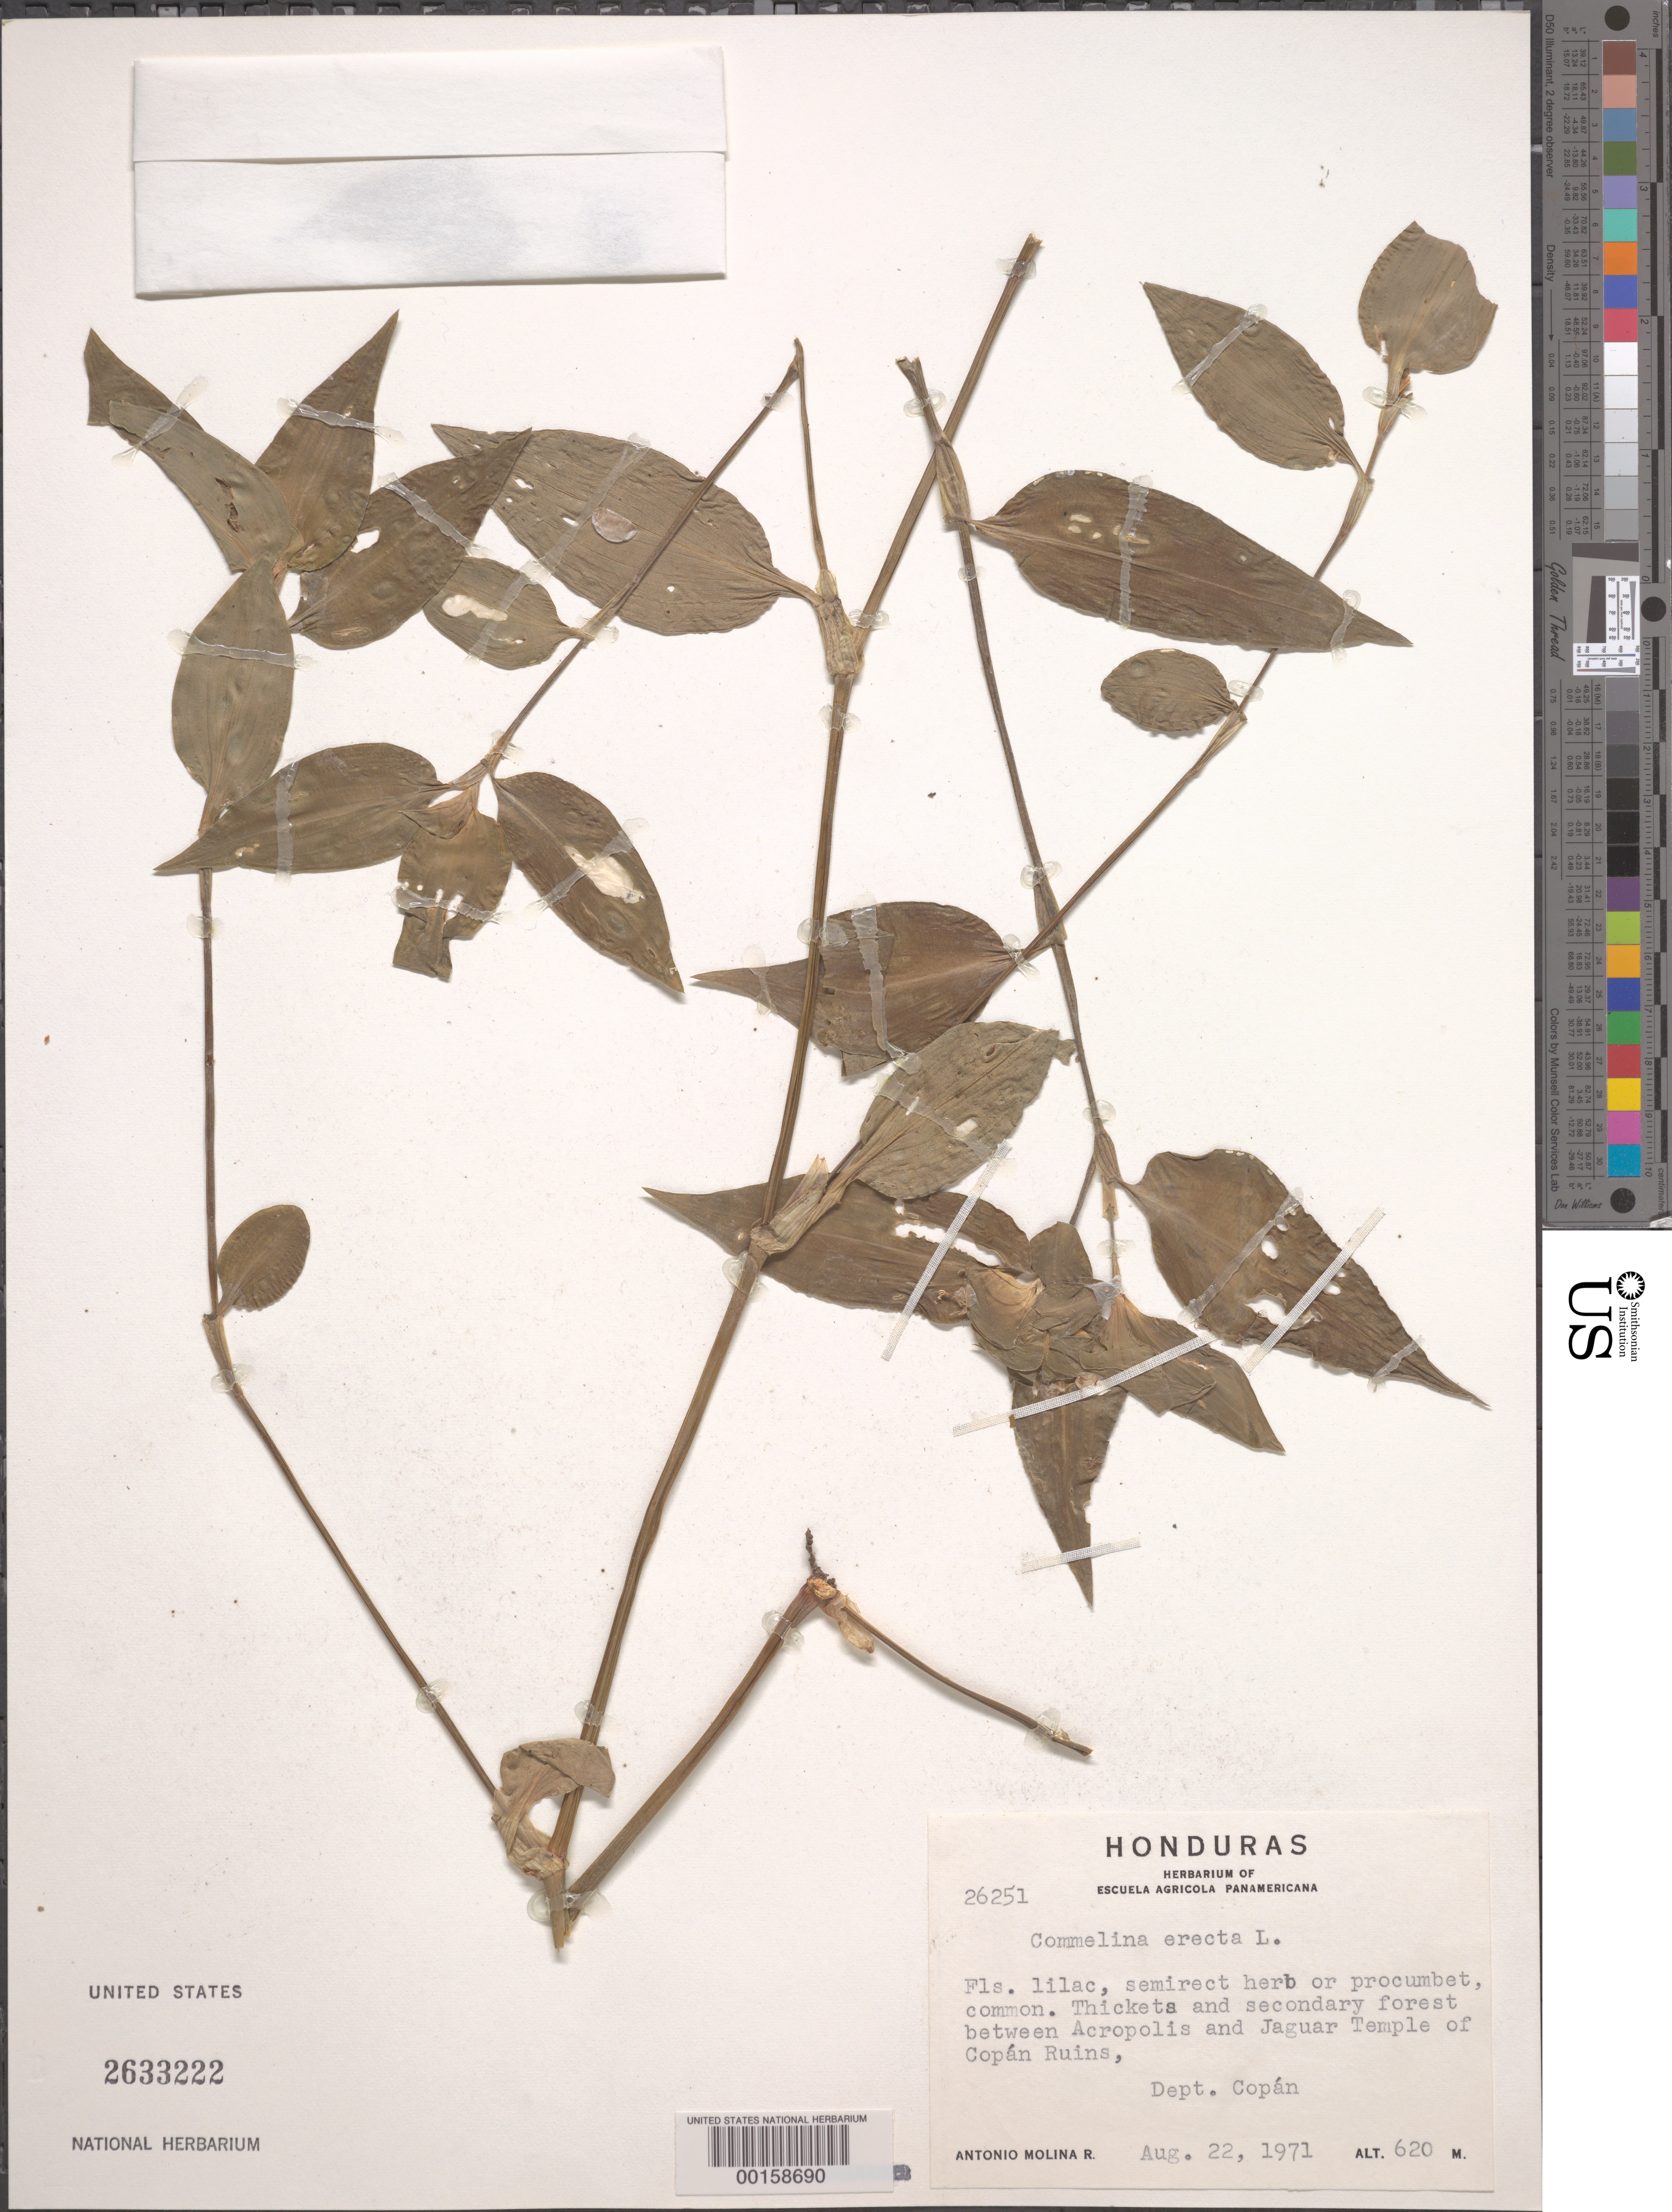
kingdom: Plantae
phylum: Tracheophyta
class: Liliopsida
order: Commelinales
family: Commelinaceae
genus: Commelina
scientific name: Commelina erecta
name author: L.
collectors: A. Molina R.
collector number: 26251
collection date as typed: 22 Aug 1971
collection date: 1971-08-22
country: Honduras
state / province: Copán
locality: Copán ruins; between Acropolis and Jaguar ruins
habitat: Thickets and secondary forest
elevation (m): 620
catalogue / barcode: US 2633222